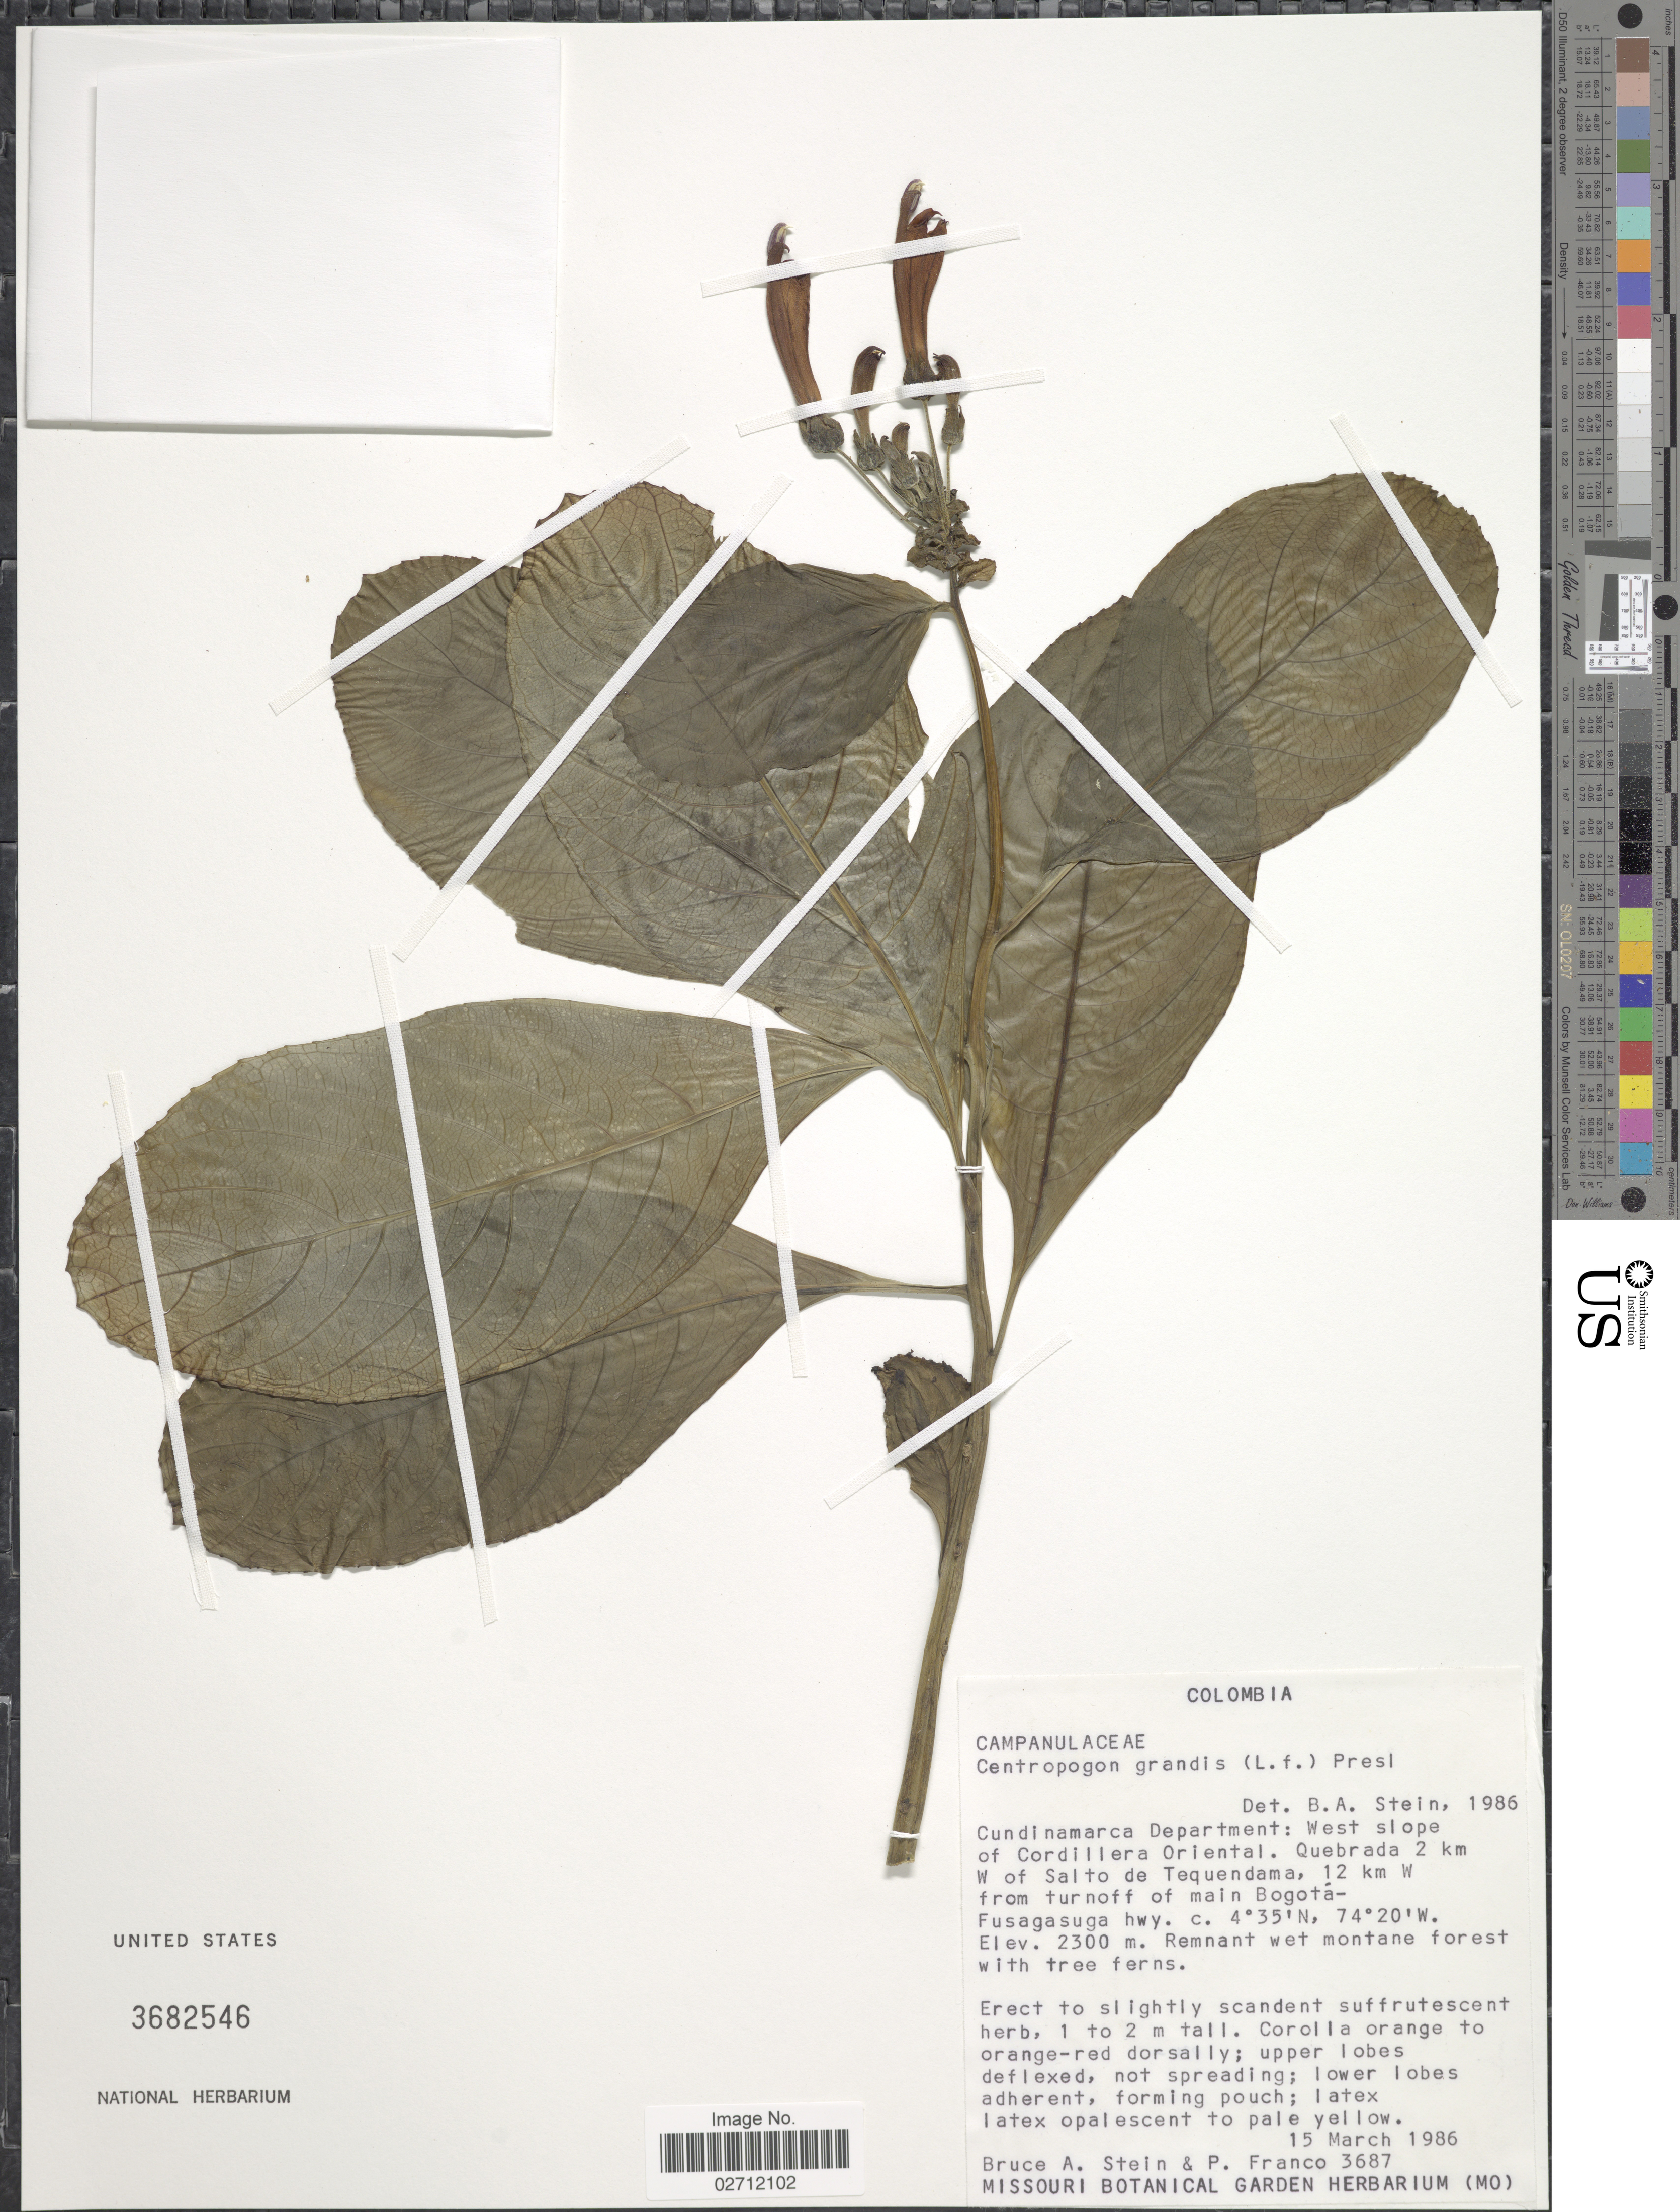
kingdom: Plantae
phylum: Tracheophyta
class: Magnoliopsida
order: Asterales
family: Campanulaceae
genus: Centropogon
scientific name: Centropogon grandis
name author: (L. f.) C. Presl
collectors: B. A. Stein & P. Franco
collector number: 3687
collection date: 1986-03-15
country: Colombia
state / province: Cundinamarca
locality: West slope of Cordillera Oriental, Quebrada 2 km W of Salto de Tequendama, 12 km W from turnoff of main Bogota-Fusagasuga hwy.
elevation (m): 2300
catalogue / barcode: US 3682546